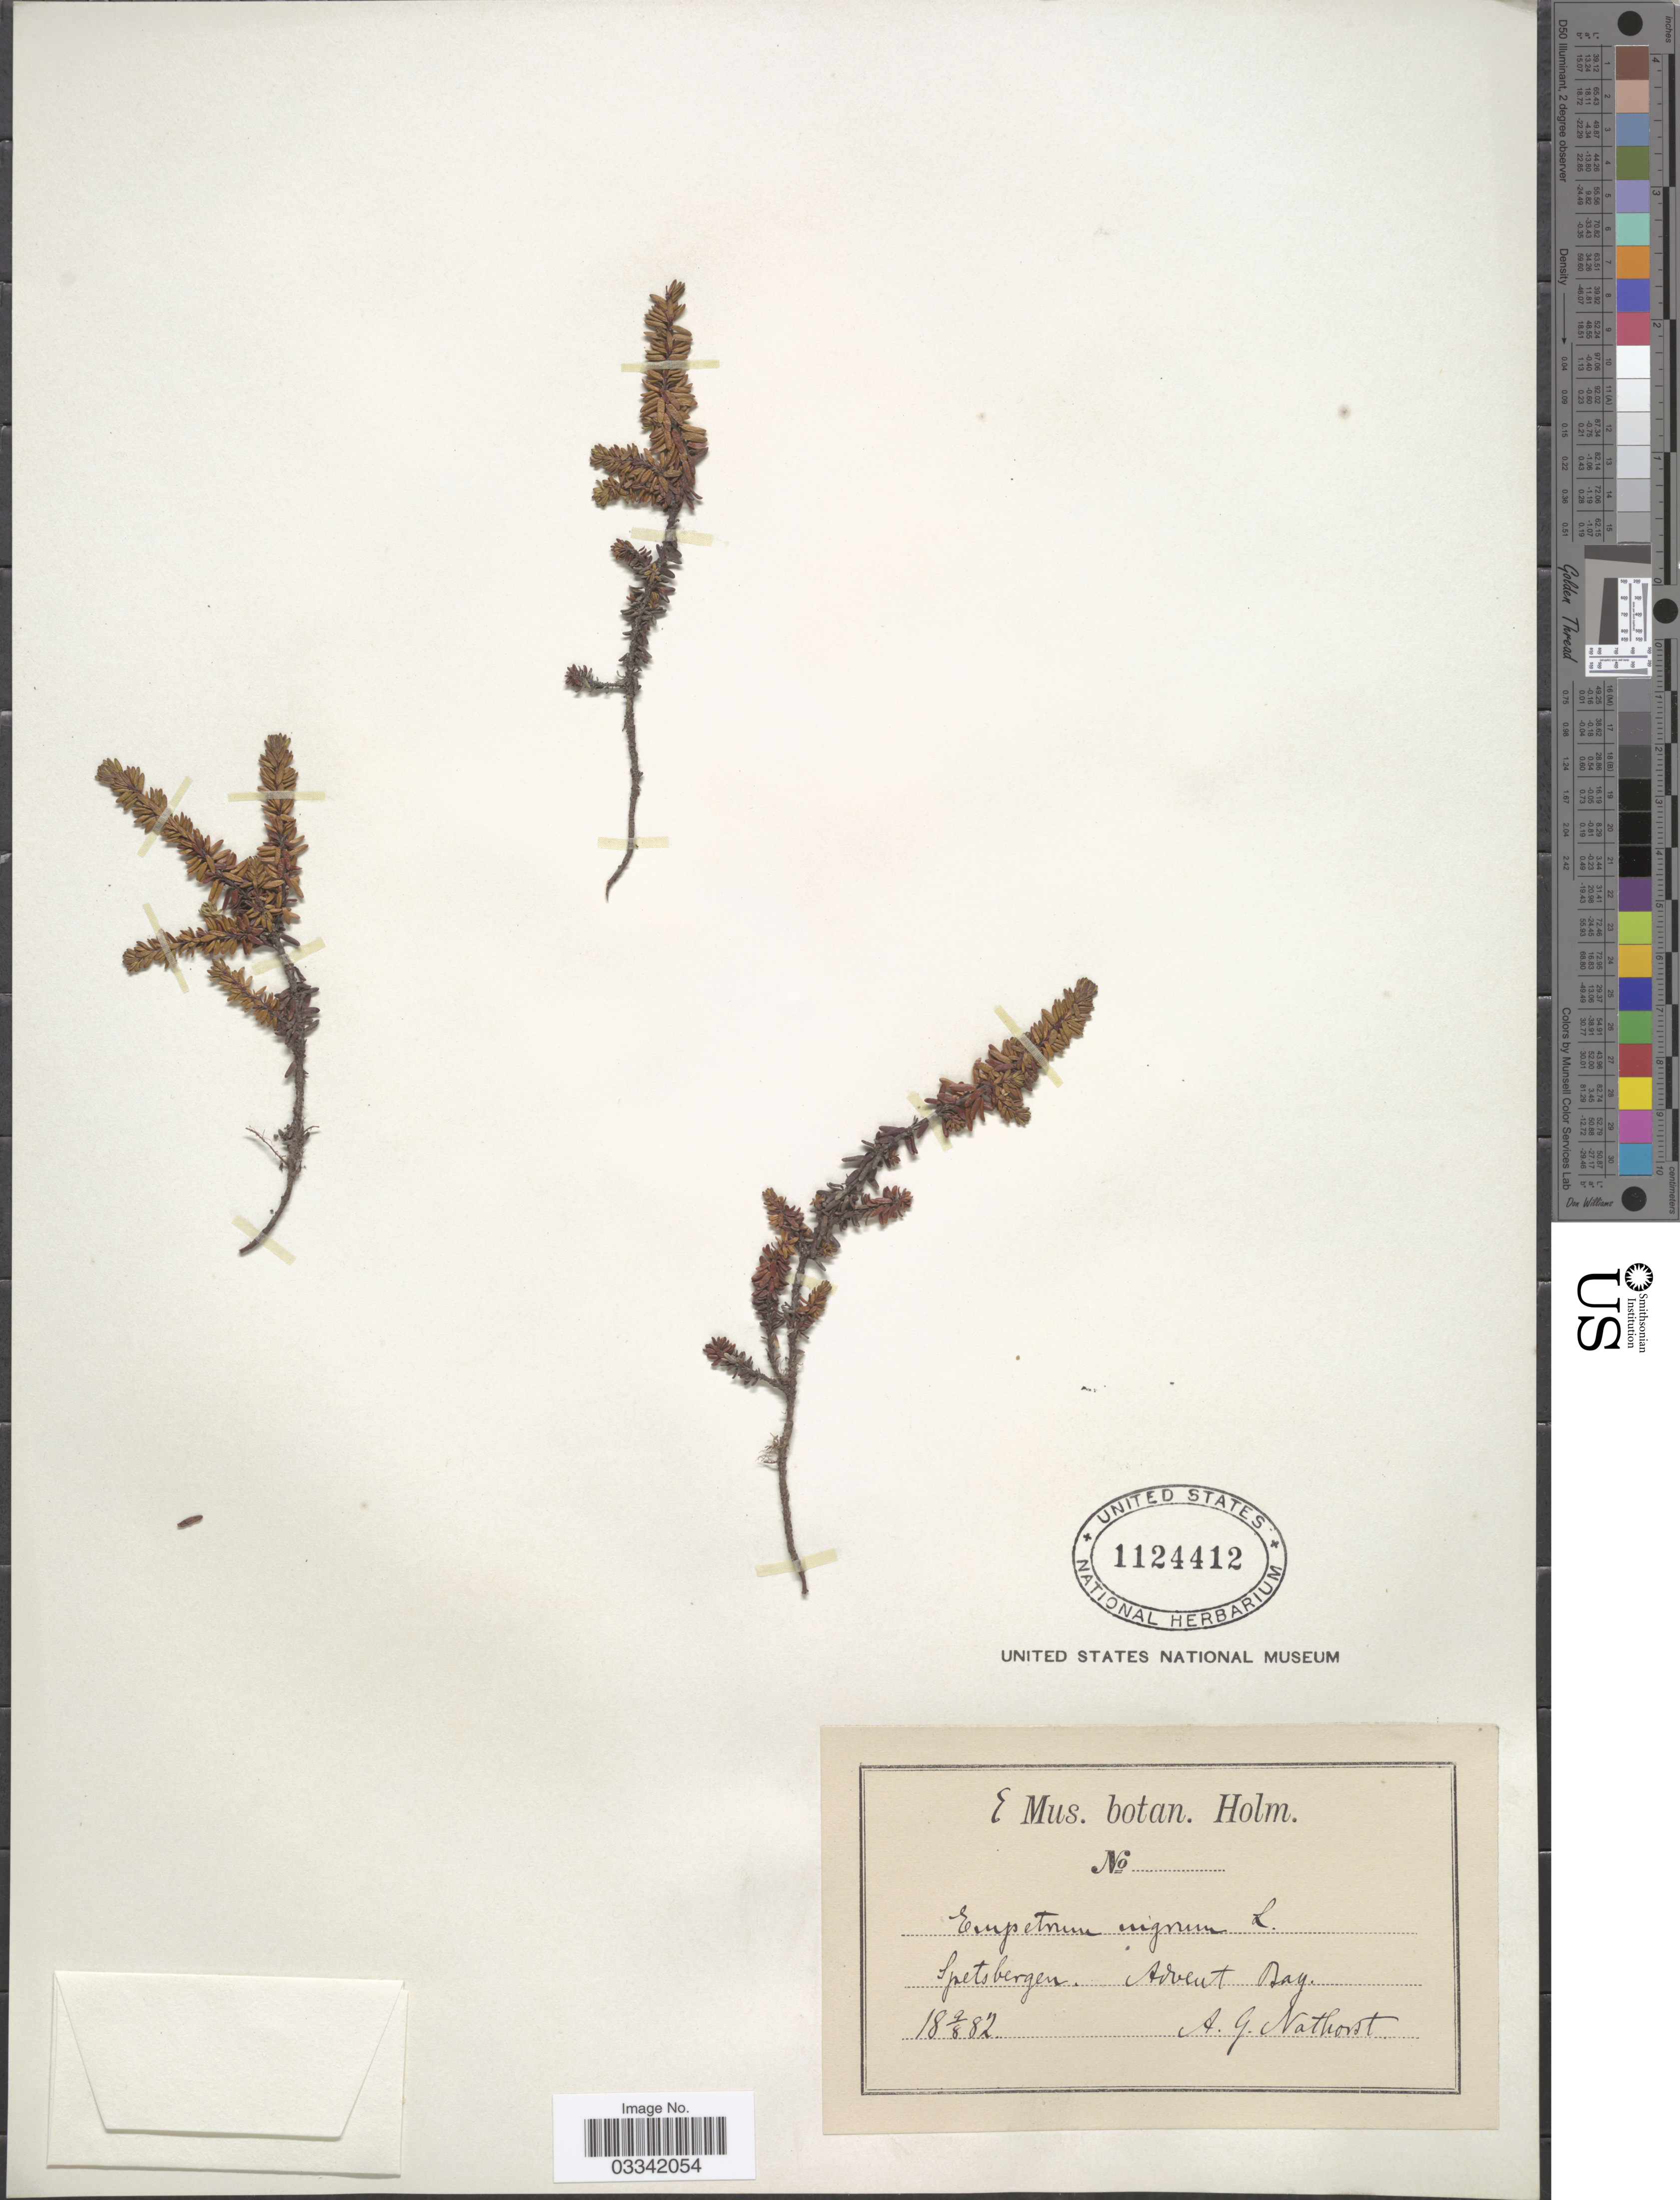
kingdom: Plantae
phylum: Tracheophyta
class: Magnoliopsida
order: Ericales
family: Ericaceae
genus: Empetrum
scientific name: Empetrum nigrum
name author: L.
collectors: A. Nathorst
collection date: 1882-08-09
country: Norway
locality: Spetsbergen. Advent Bay.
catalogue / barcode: US 1124412